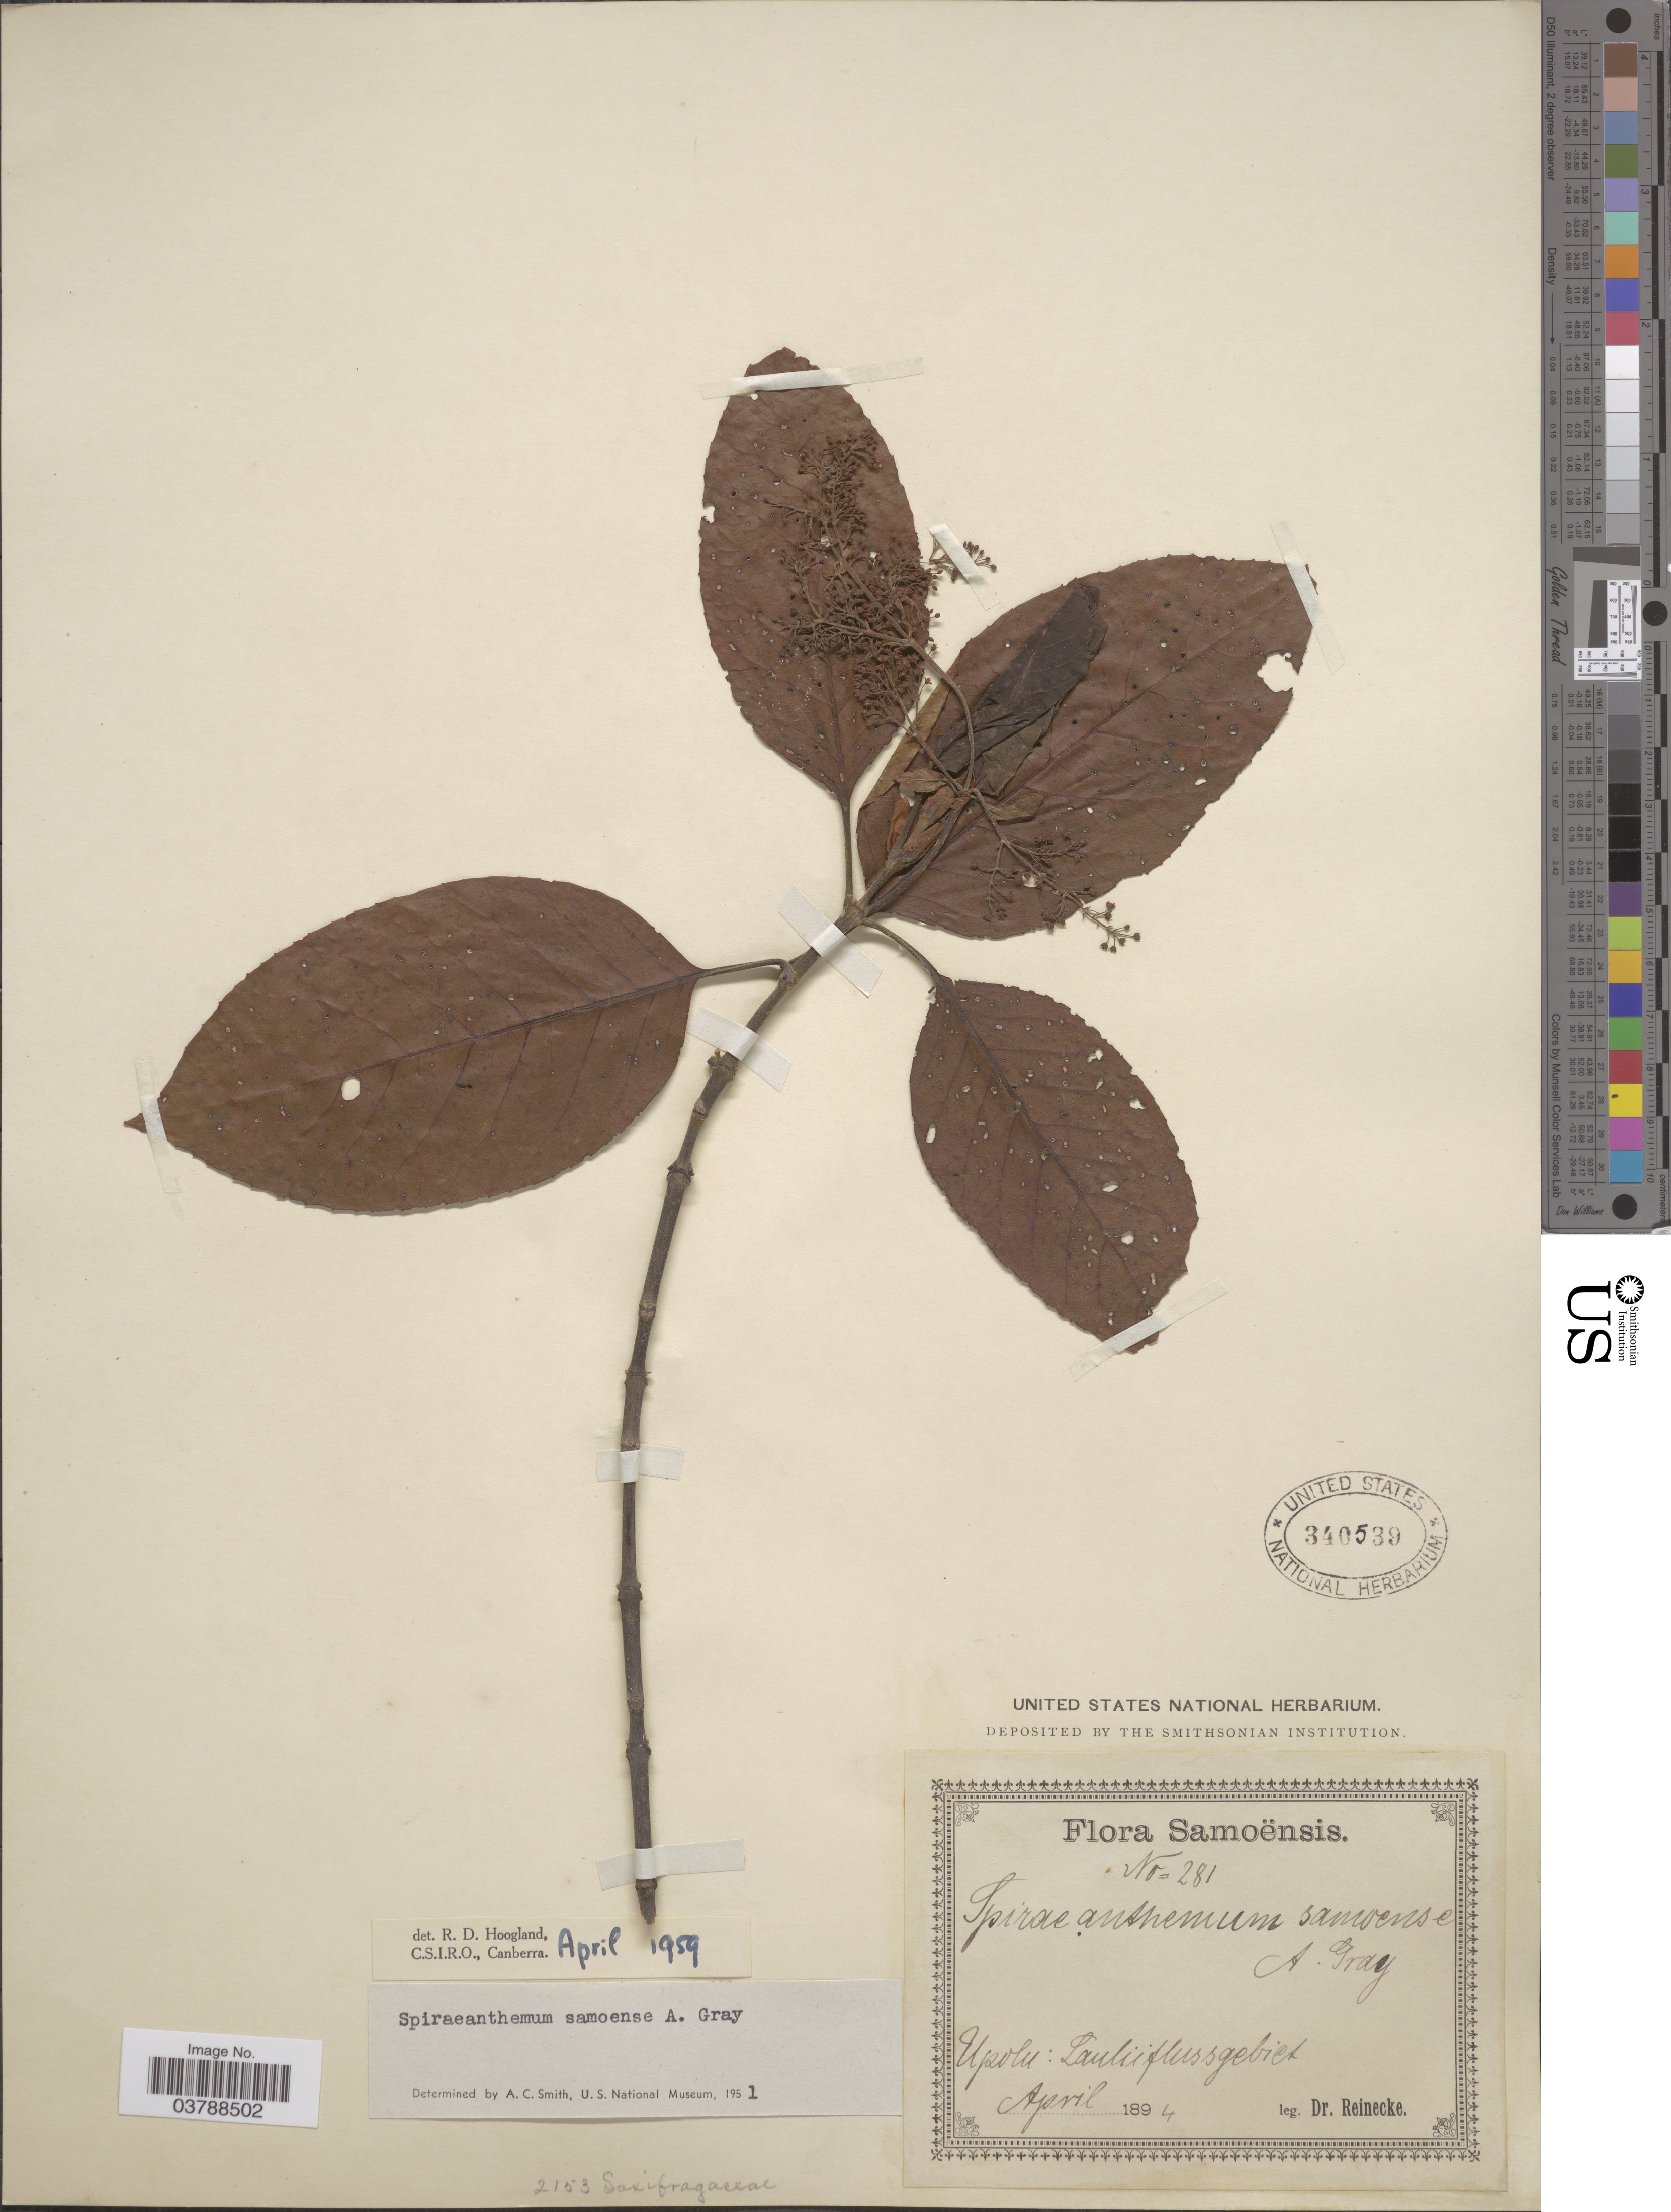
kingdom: Plantae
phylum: Tracheophyta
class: Magnoliopsida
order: Oxalidales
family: Cunoniaceae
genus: Spiraeanthemum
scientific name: Spiraeanthemum samoense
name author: A. Gray in Wilkes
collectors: -- Reinecke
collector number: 281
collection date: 1894-04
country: Samoa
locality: Upolu: Laulüflussgebiet.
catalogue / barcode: US 340539